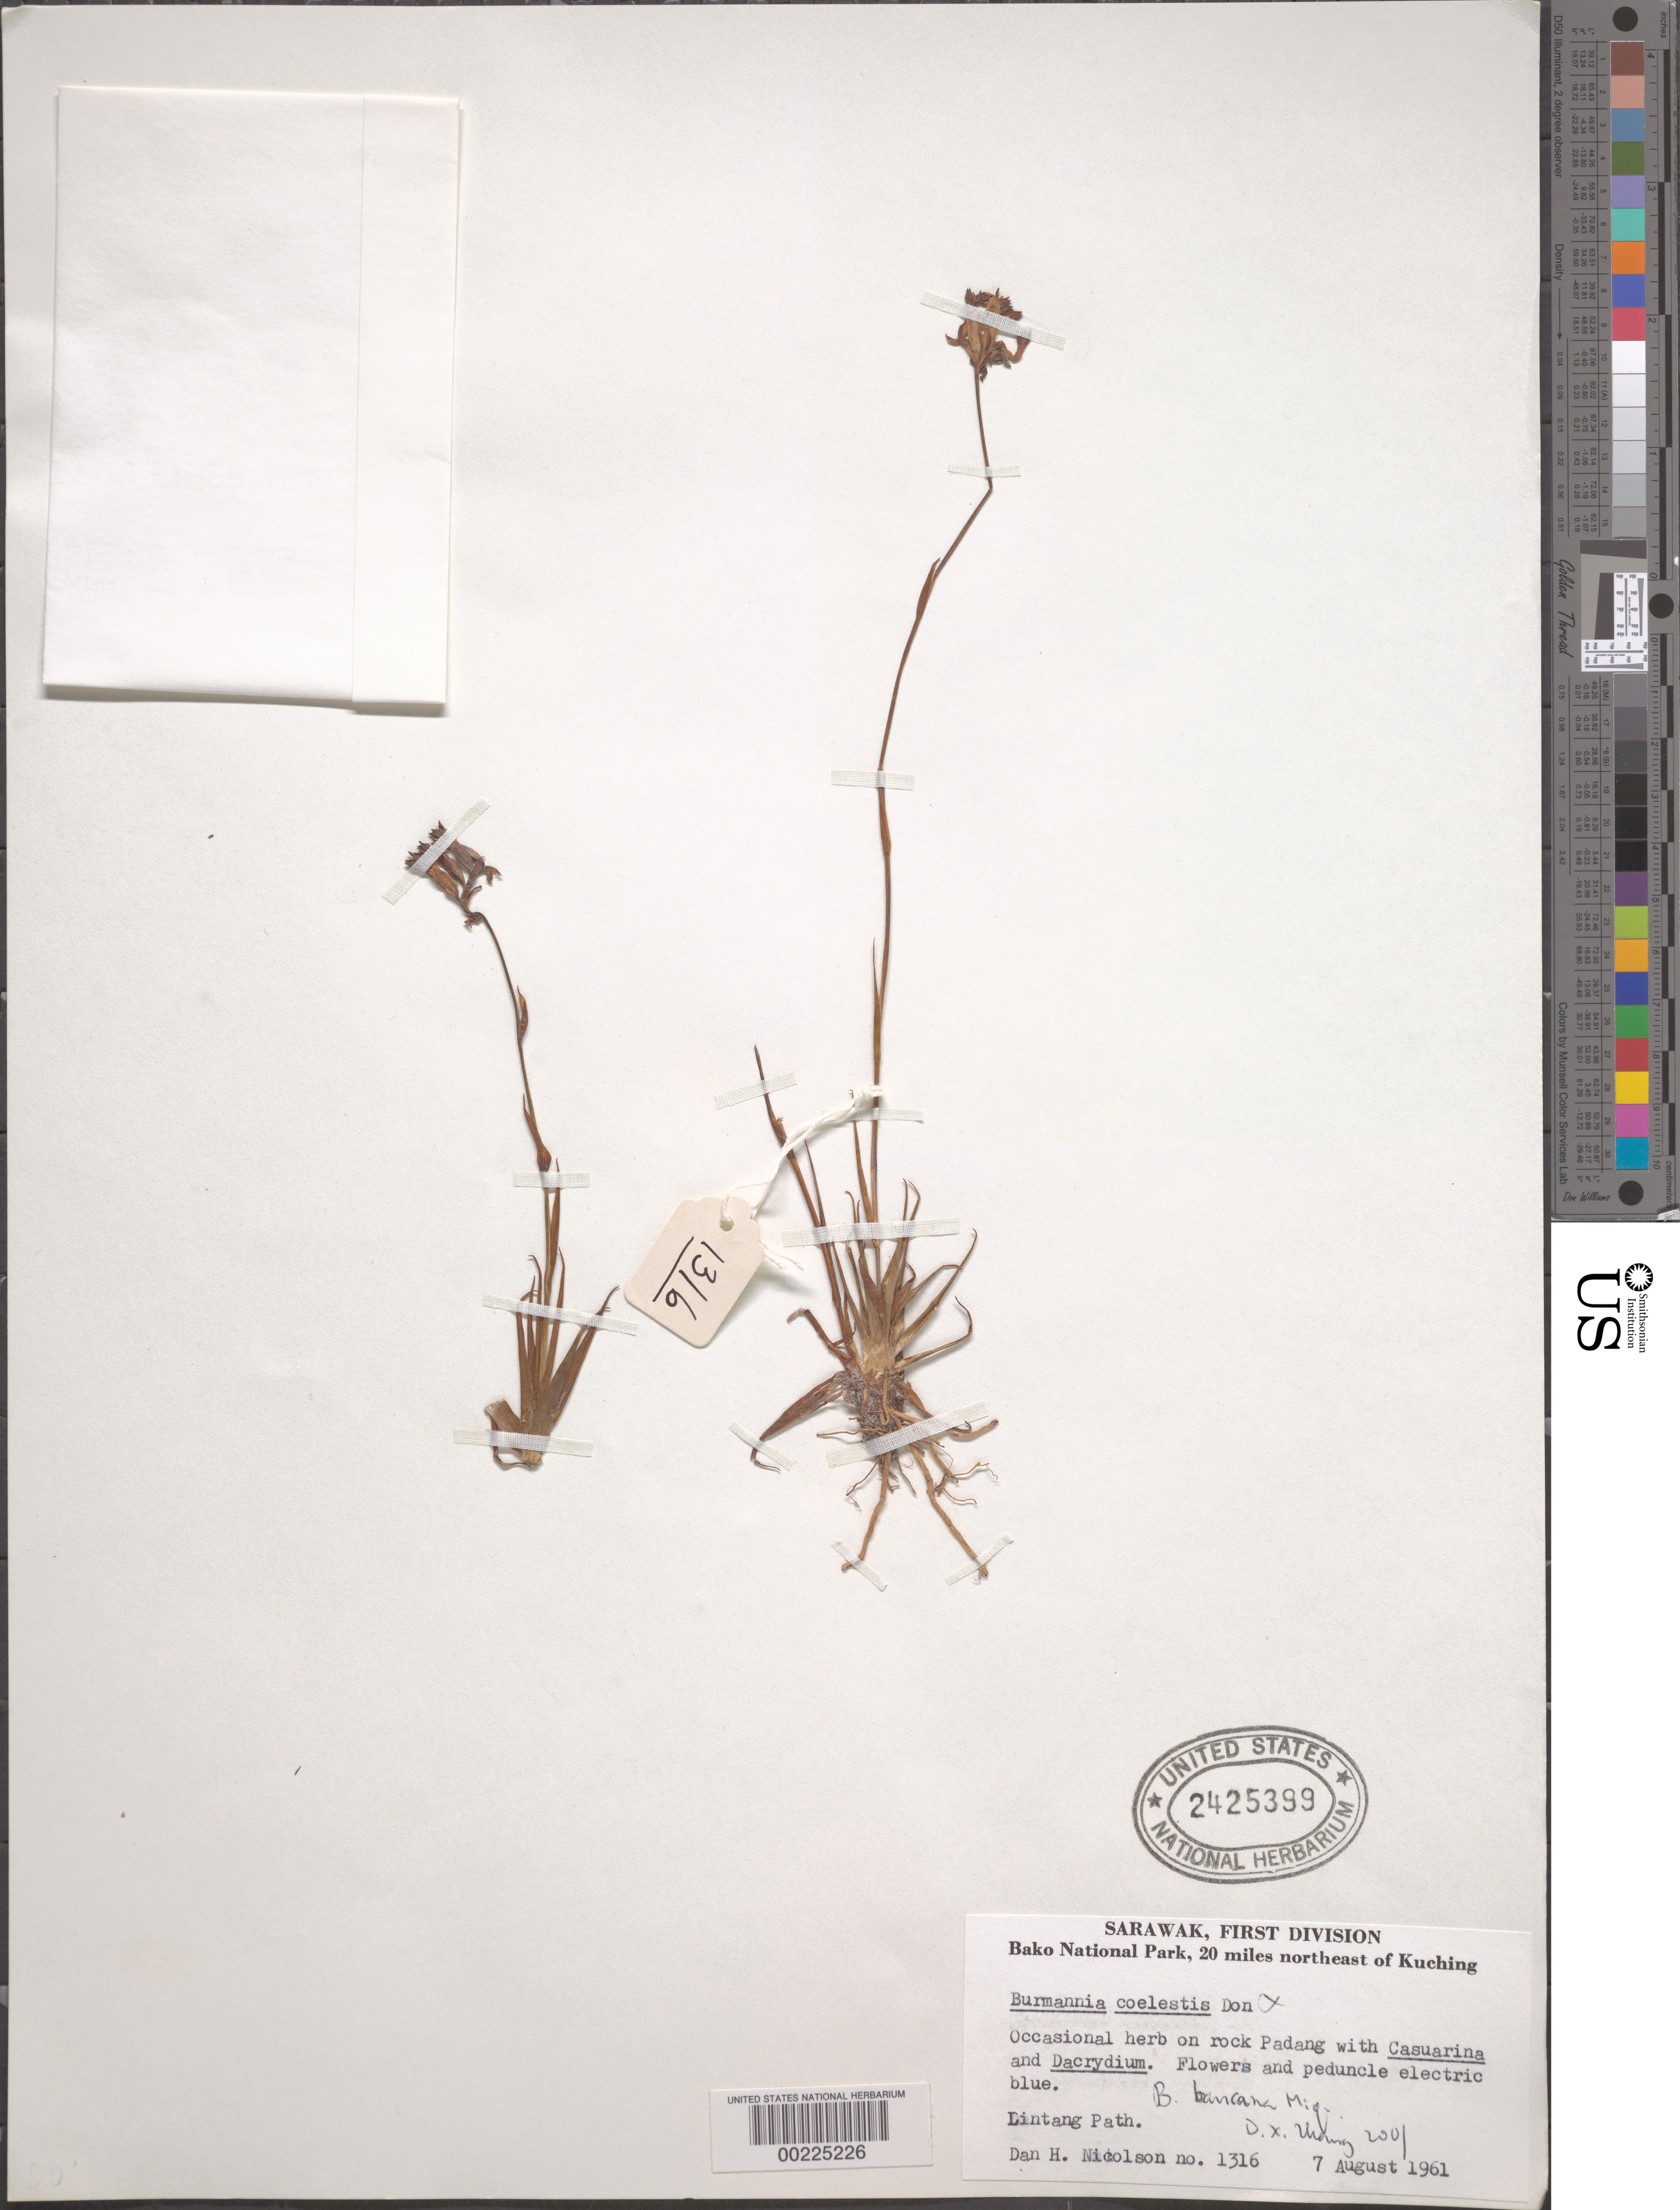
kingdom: Plantae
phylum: Tracheophyta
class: Liliopsida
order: Dioscoreales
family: Burmanniaceae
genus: Burmannia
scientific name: Burmannia bancana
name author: Miq.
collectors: D. H. Nicolson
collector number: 1316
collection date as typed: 07 Aug 1961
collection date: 1961-08-07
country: Malaysia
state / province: Sarawak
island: Borneo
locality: Bako national park, 20 mi ne of kuching; lintang path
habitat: On rock padang with casuarina and dacrydium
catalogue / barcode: US 2425399